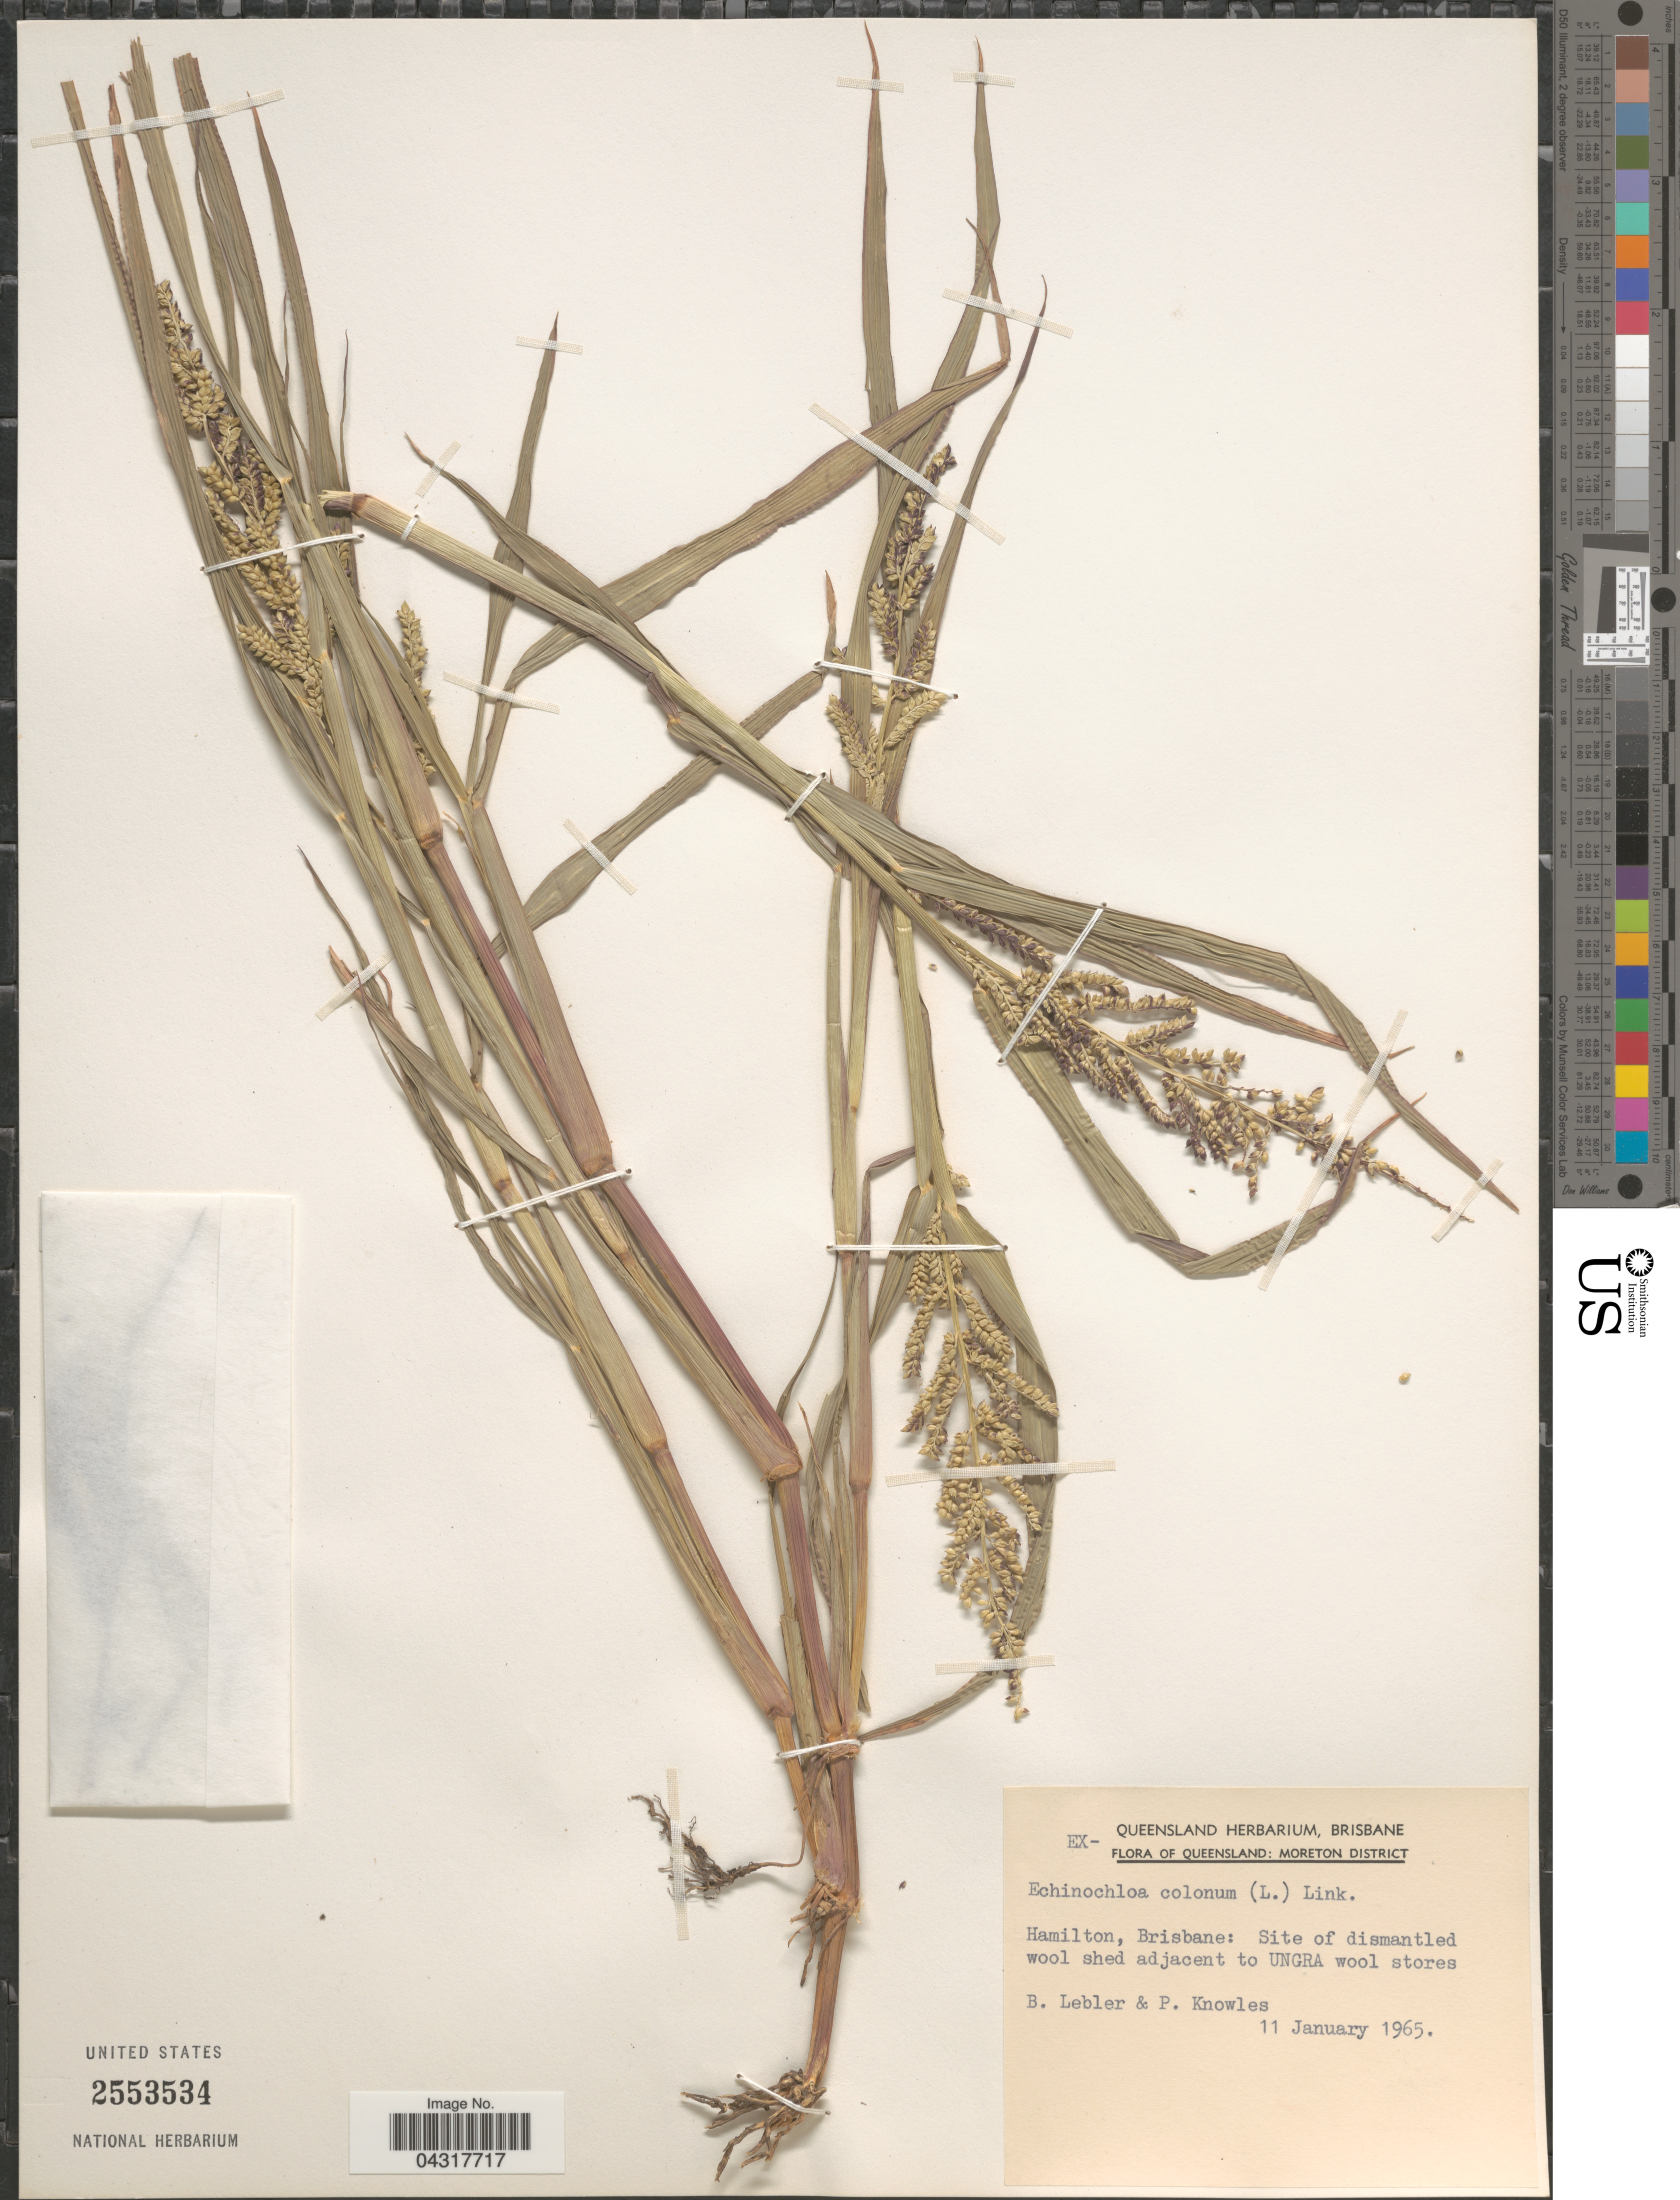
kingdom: Plantae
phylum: Tracheophyta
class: Liliopsida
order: Poales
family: Poaceae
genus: Echinochloa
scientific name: Echinochloa colona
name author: (L.) Link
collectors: B. Lebler & P. Knowles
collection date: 1965-01-11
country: Australia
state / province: Queensland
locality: Moreton District. Hamilton, Brisbane: Site of dismantled wool shed adjacent to Ungra wool stores.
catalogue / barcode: US 2553534